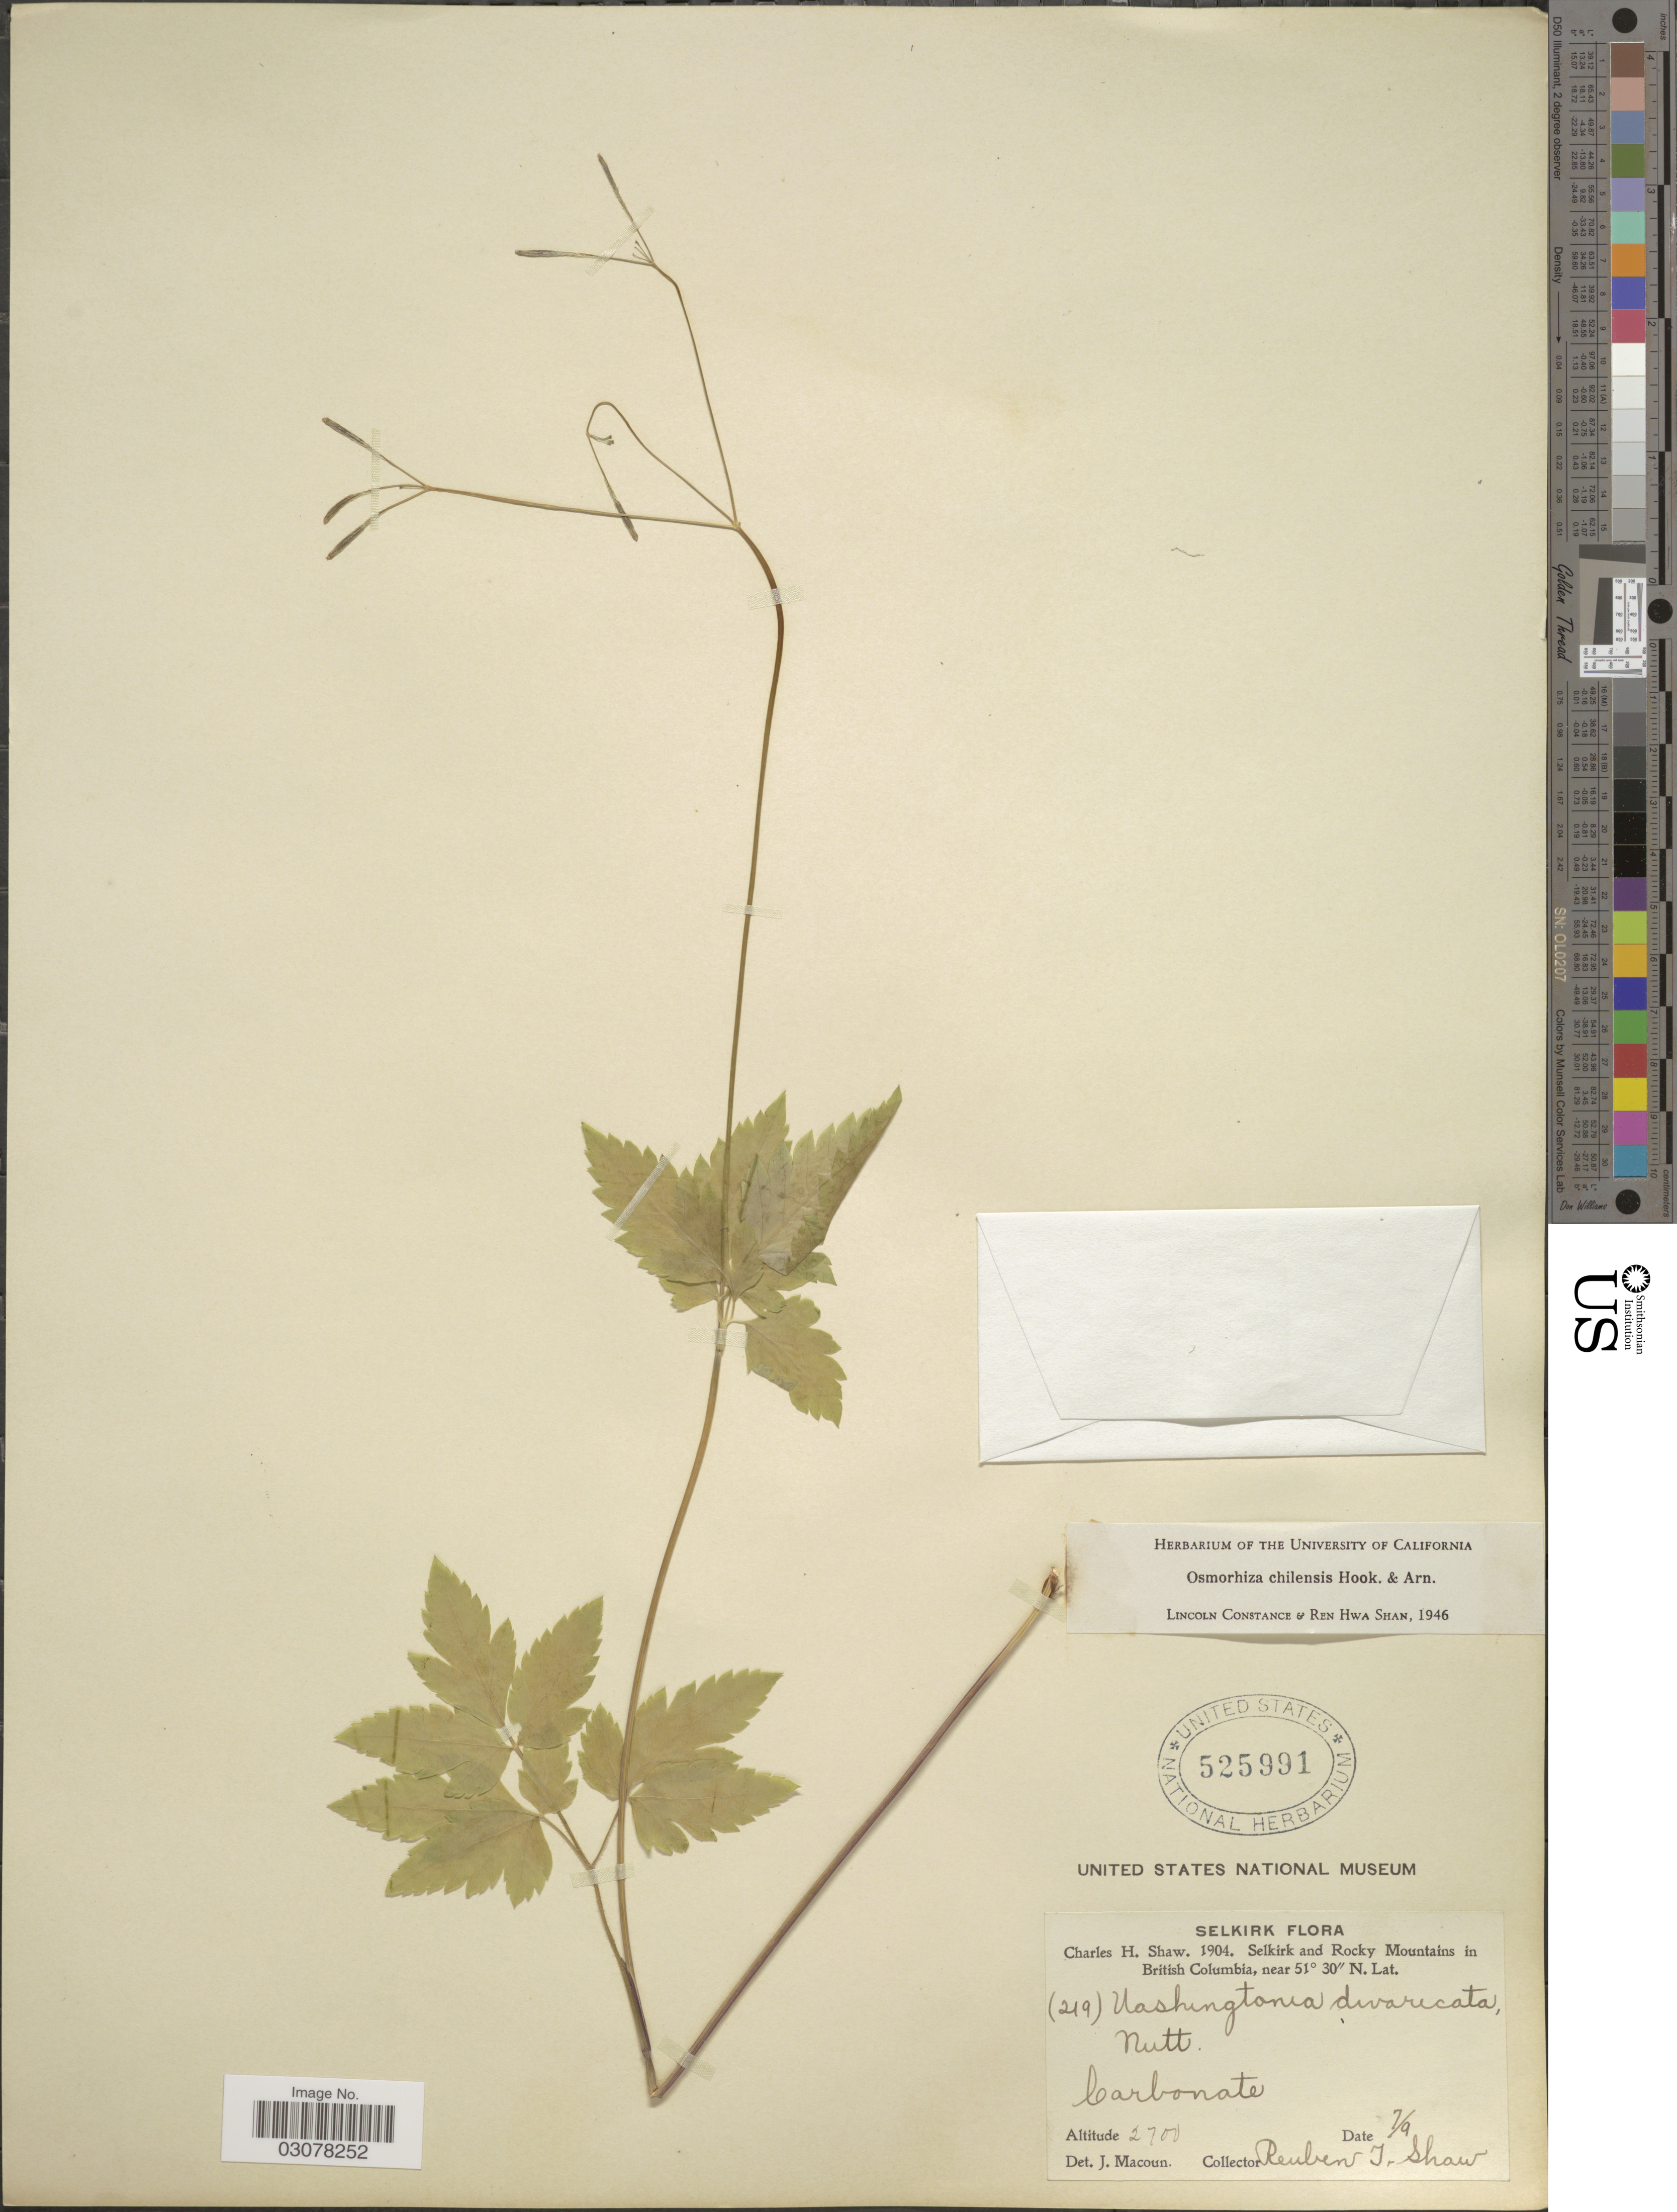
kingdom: Plantae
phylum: Tracheophyta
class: Magnoliopsida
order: Apiales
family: Apiaceae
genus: Osmorhiza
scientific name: Osmorhiza chilensis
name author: Hook. & Arn.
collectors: R. T. Shaw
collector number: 219?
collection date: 1904-09-07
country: Canada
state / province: British Columbia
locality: Selkirk and Rocky Mountains in British Columbia.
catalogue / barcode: US 525991